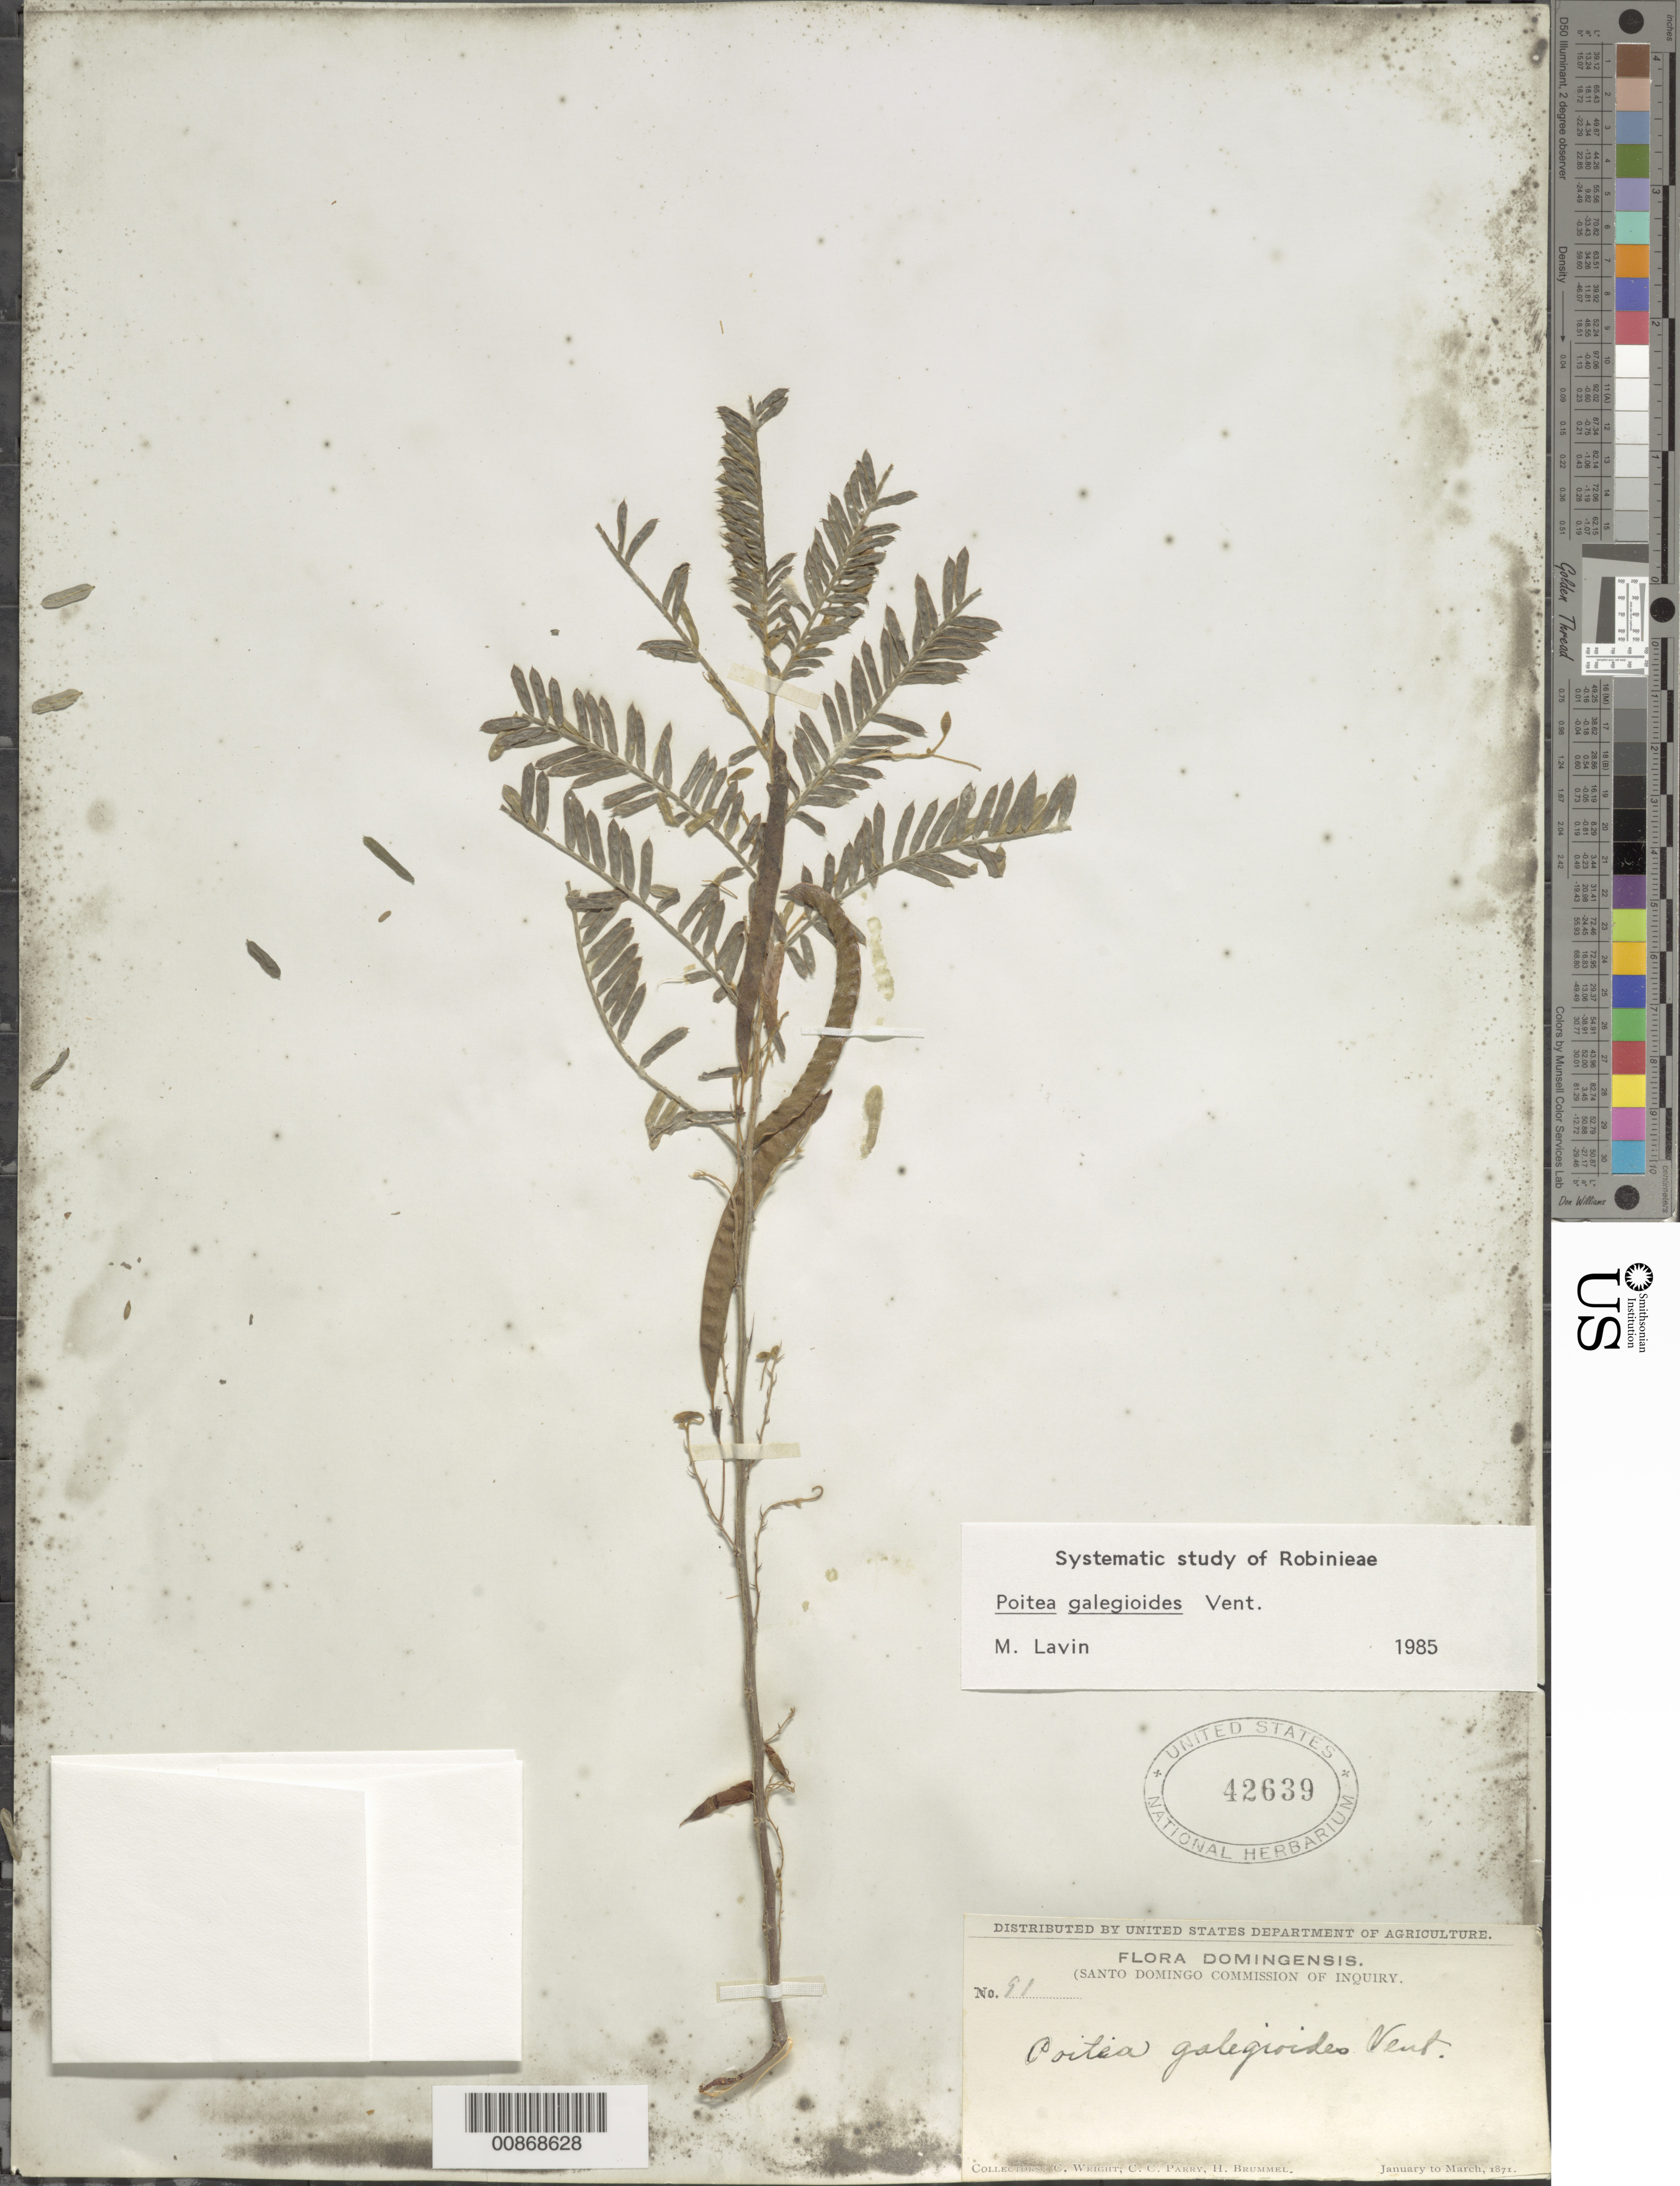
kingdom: Plantae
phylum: Tracheophyta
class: Magnoliopsida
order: Fabales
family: Fabaceae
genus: Poitea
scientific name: Poitea galegoides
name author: Vent.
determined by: Lavin, M.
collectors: C. Wright, C. C. Parry & H. Brummel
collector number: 91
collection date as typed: Jan 1871 to -- Mar 1871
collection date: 1871-01/1871-03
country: Dominican Republic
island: Hispaniola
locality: Dominican Republic.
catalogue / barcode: US 42639